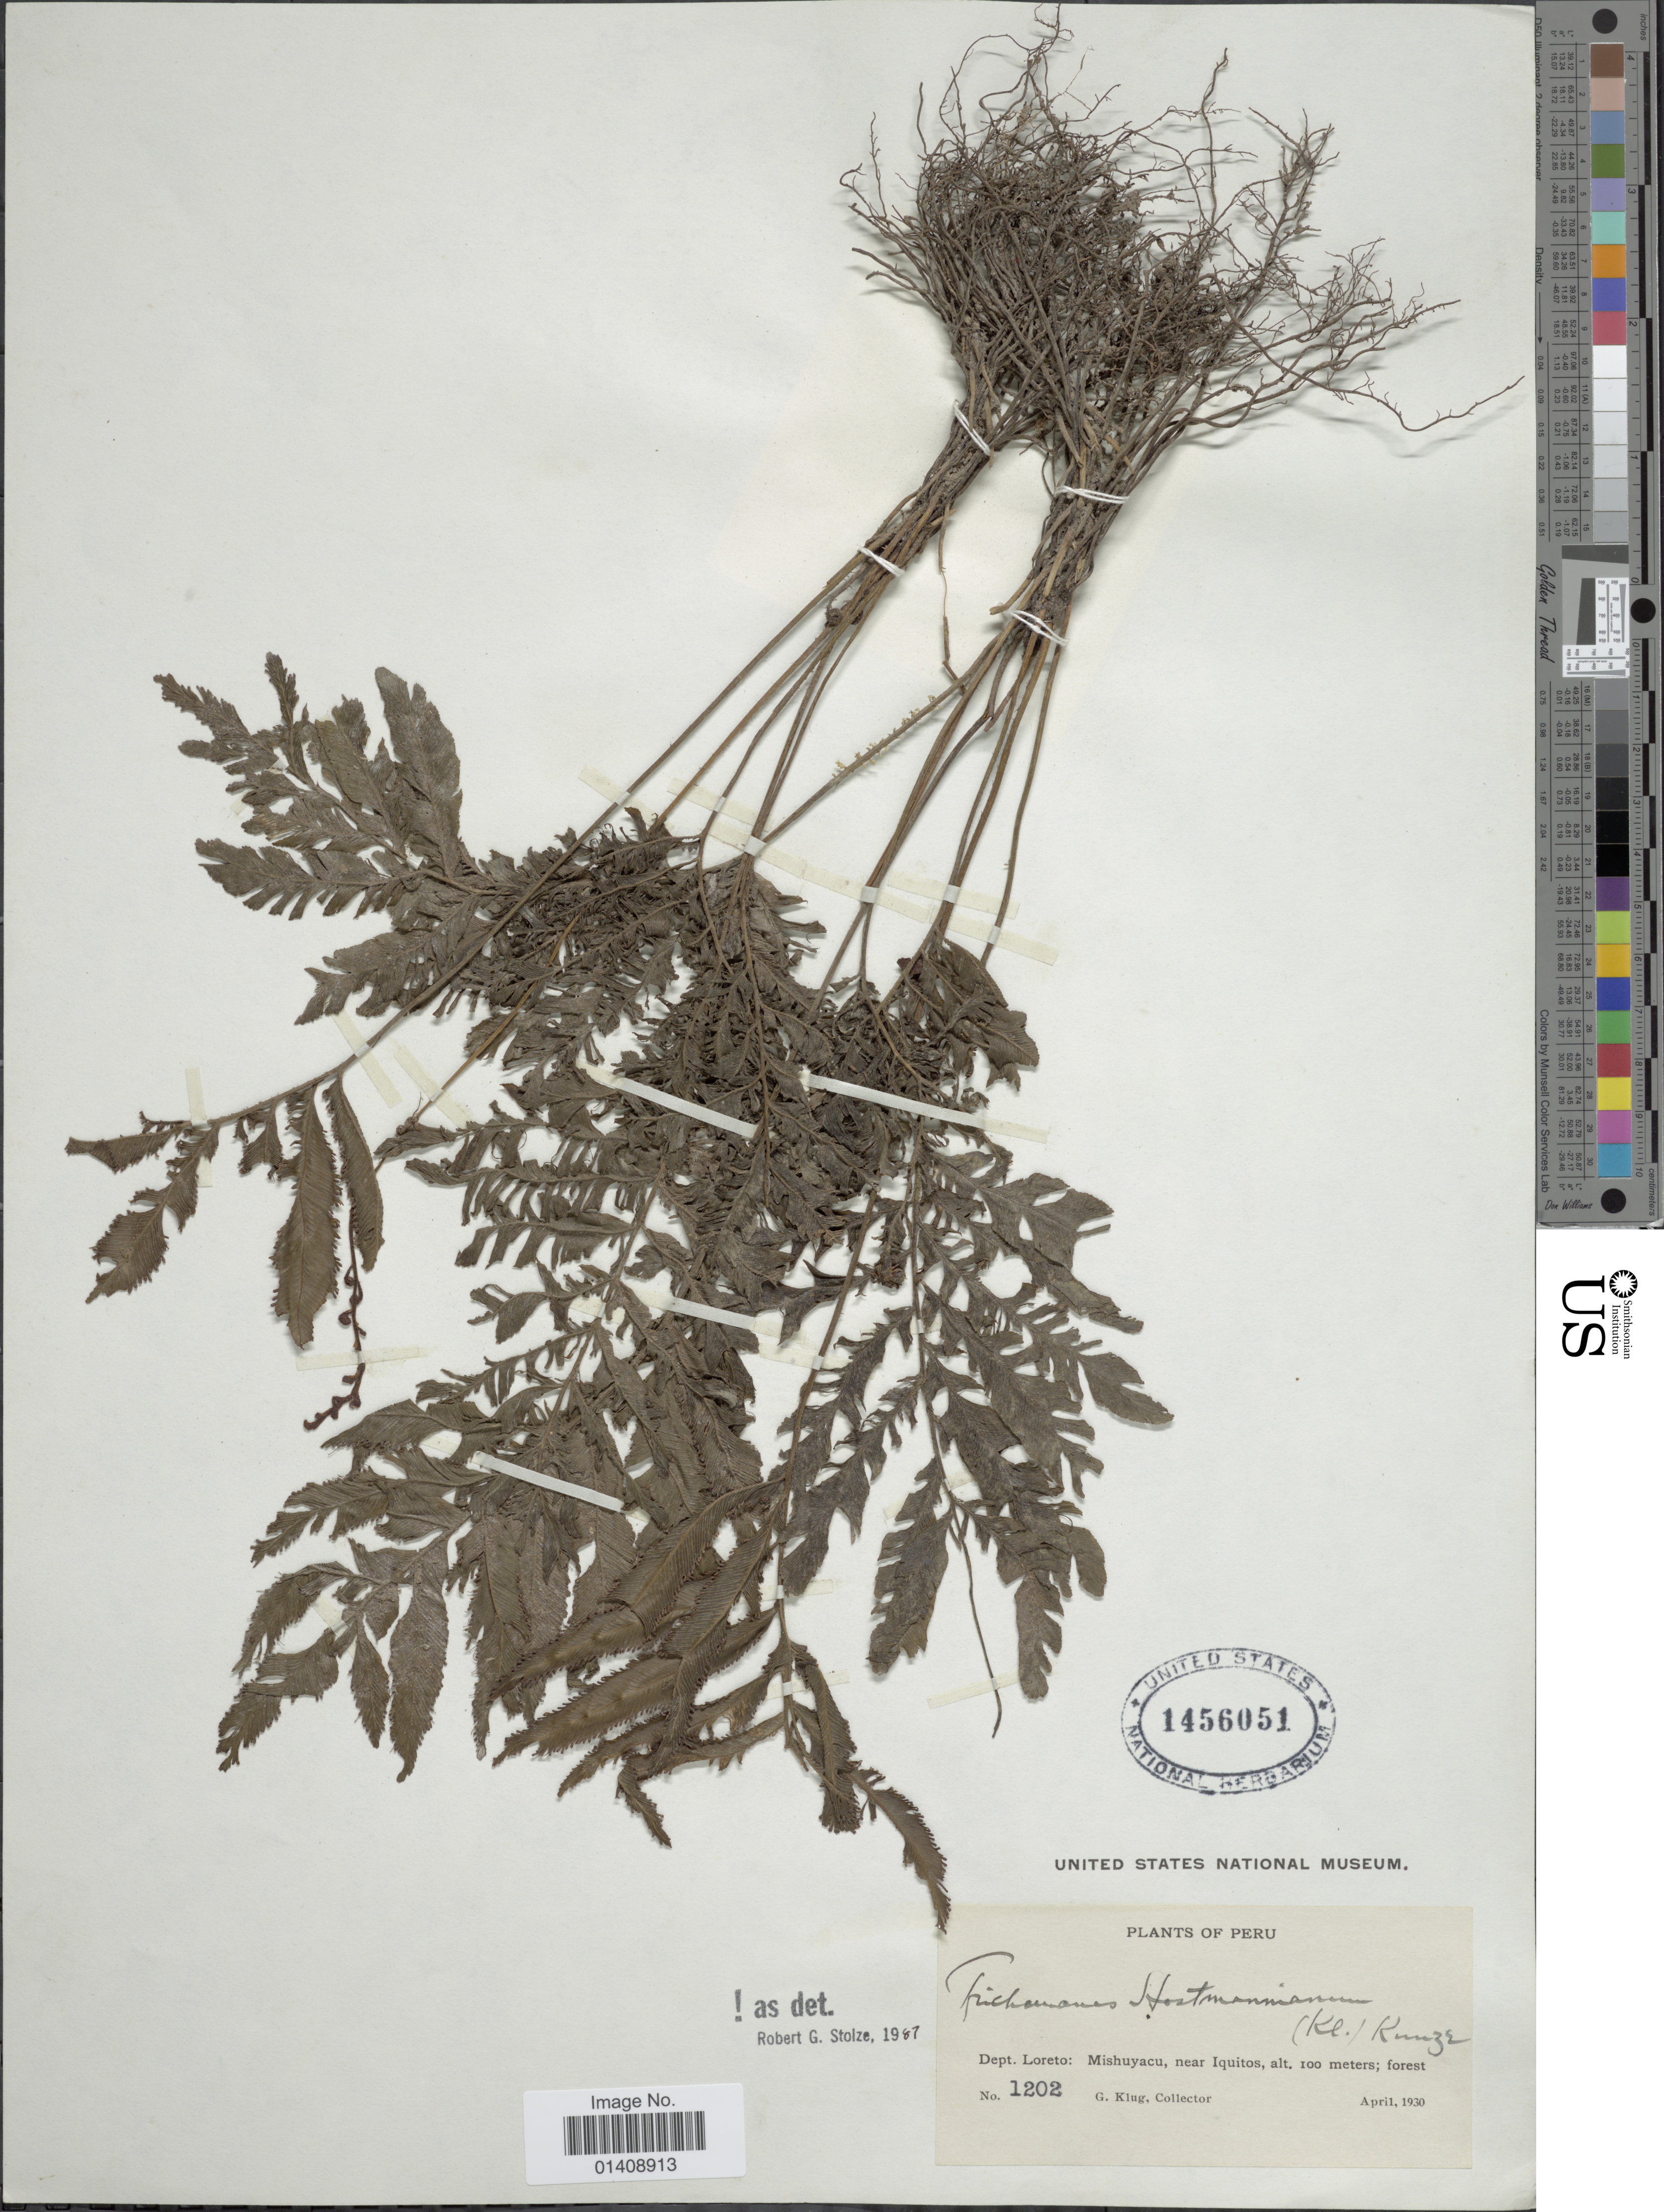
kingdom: Plantae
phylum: Tracheophyta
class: Polypodiopsida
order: Hymenophyllales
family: Hymenophyllaceae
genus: Trichomanes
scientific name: Trichomanes hostmannianum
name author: (Klotzsch) Kunze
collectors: G. Klug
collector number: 1202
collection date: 1930-04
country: Peru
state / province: Loreto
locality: Mishuyaca, near Iquitos.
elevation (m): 100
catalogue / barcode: US 1456051